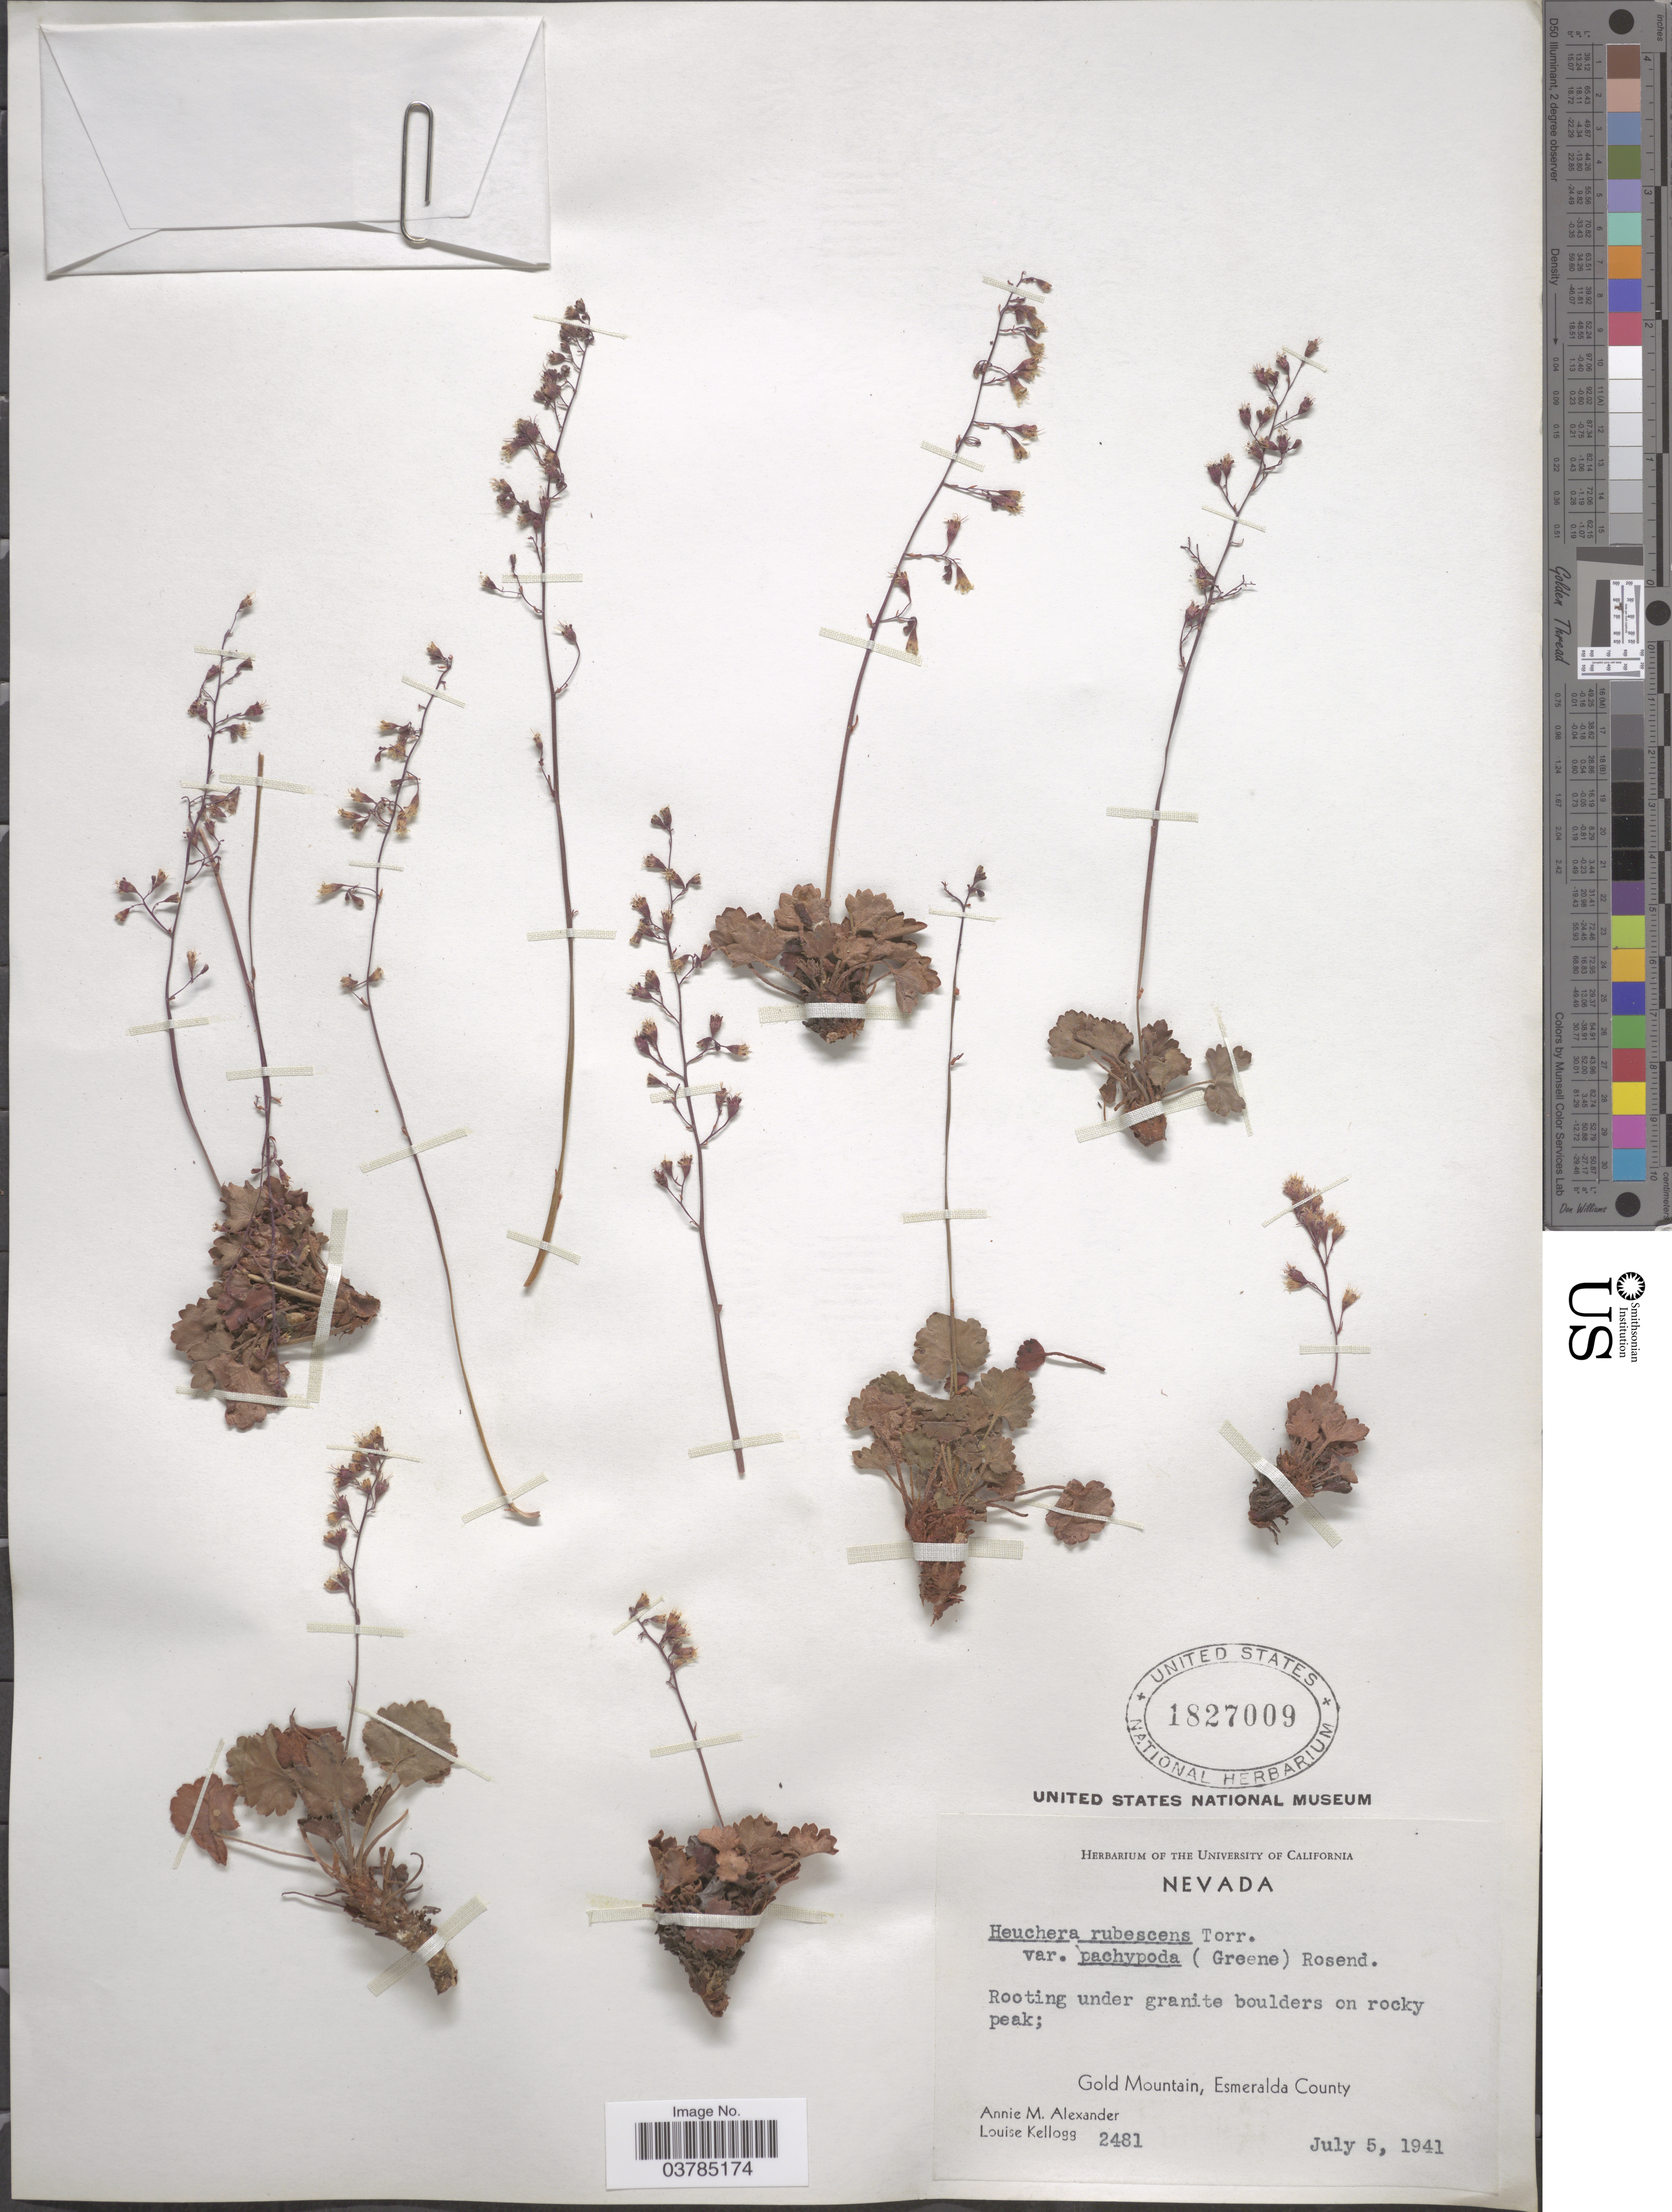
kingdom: Plantae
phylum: Tracheophyta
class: Magnoliopsida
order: Saxifragales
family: Saxifragaceae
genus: Heuchera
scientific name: Heuchera rubescens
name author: Torr.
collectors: A. M. Alexander & L. Kellogg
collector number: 2481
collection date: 1941-07-05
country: United States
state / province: Nevada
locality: Gold Mountain, Esmeralda County.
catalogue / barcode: US 1827009